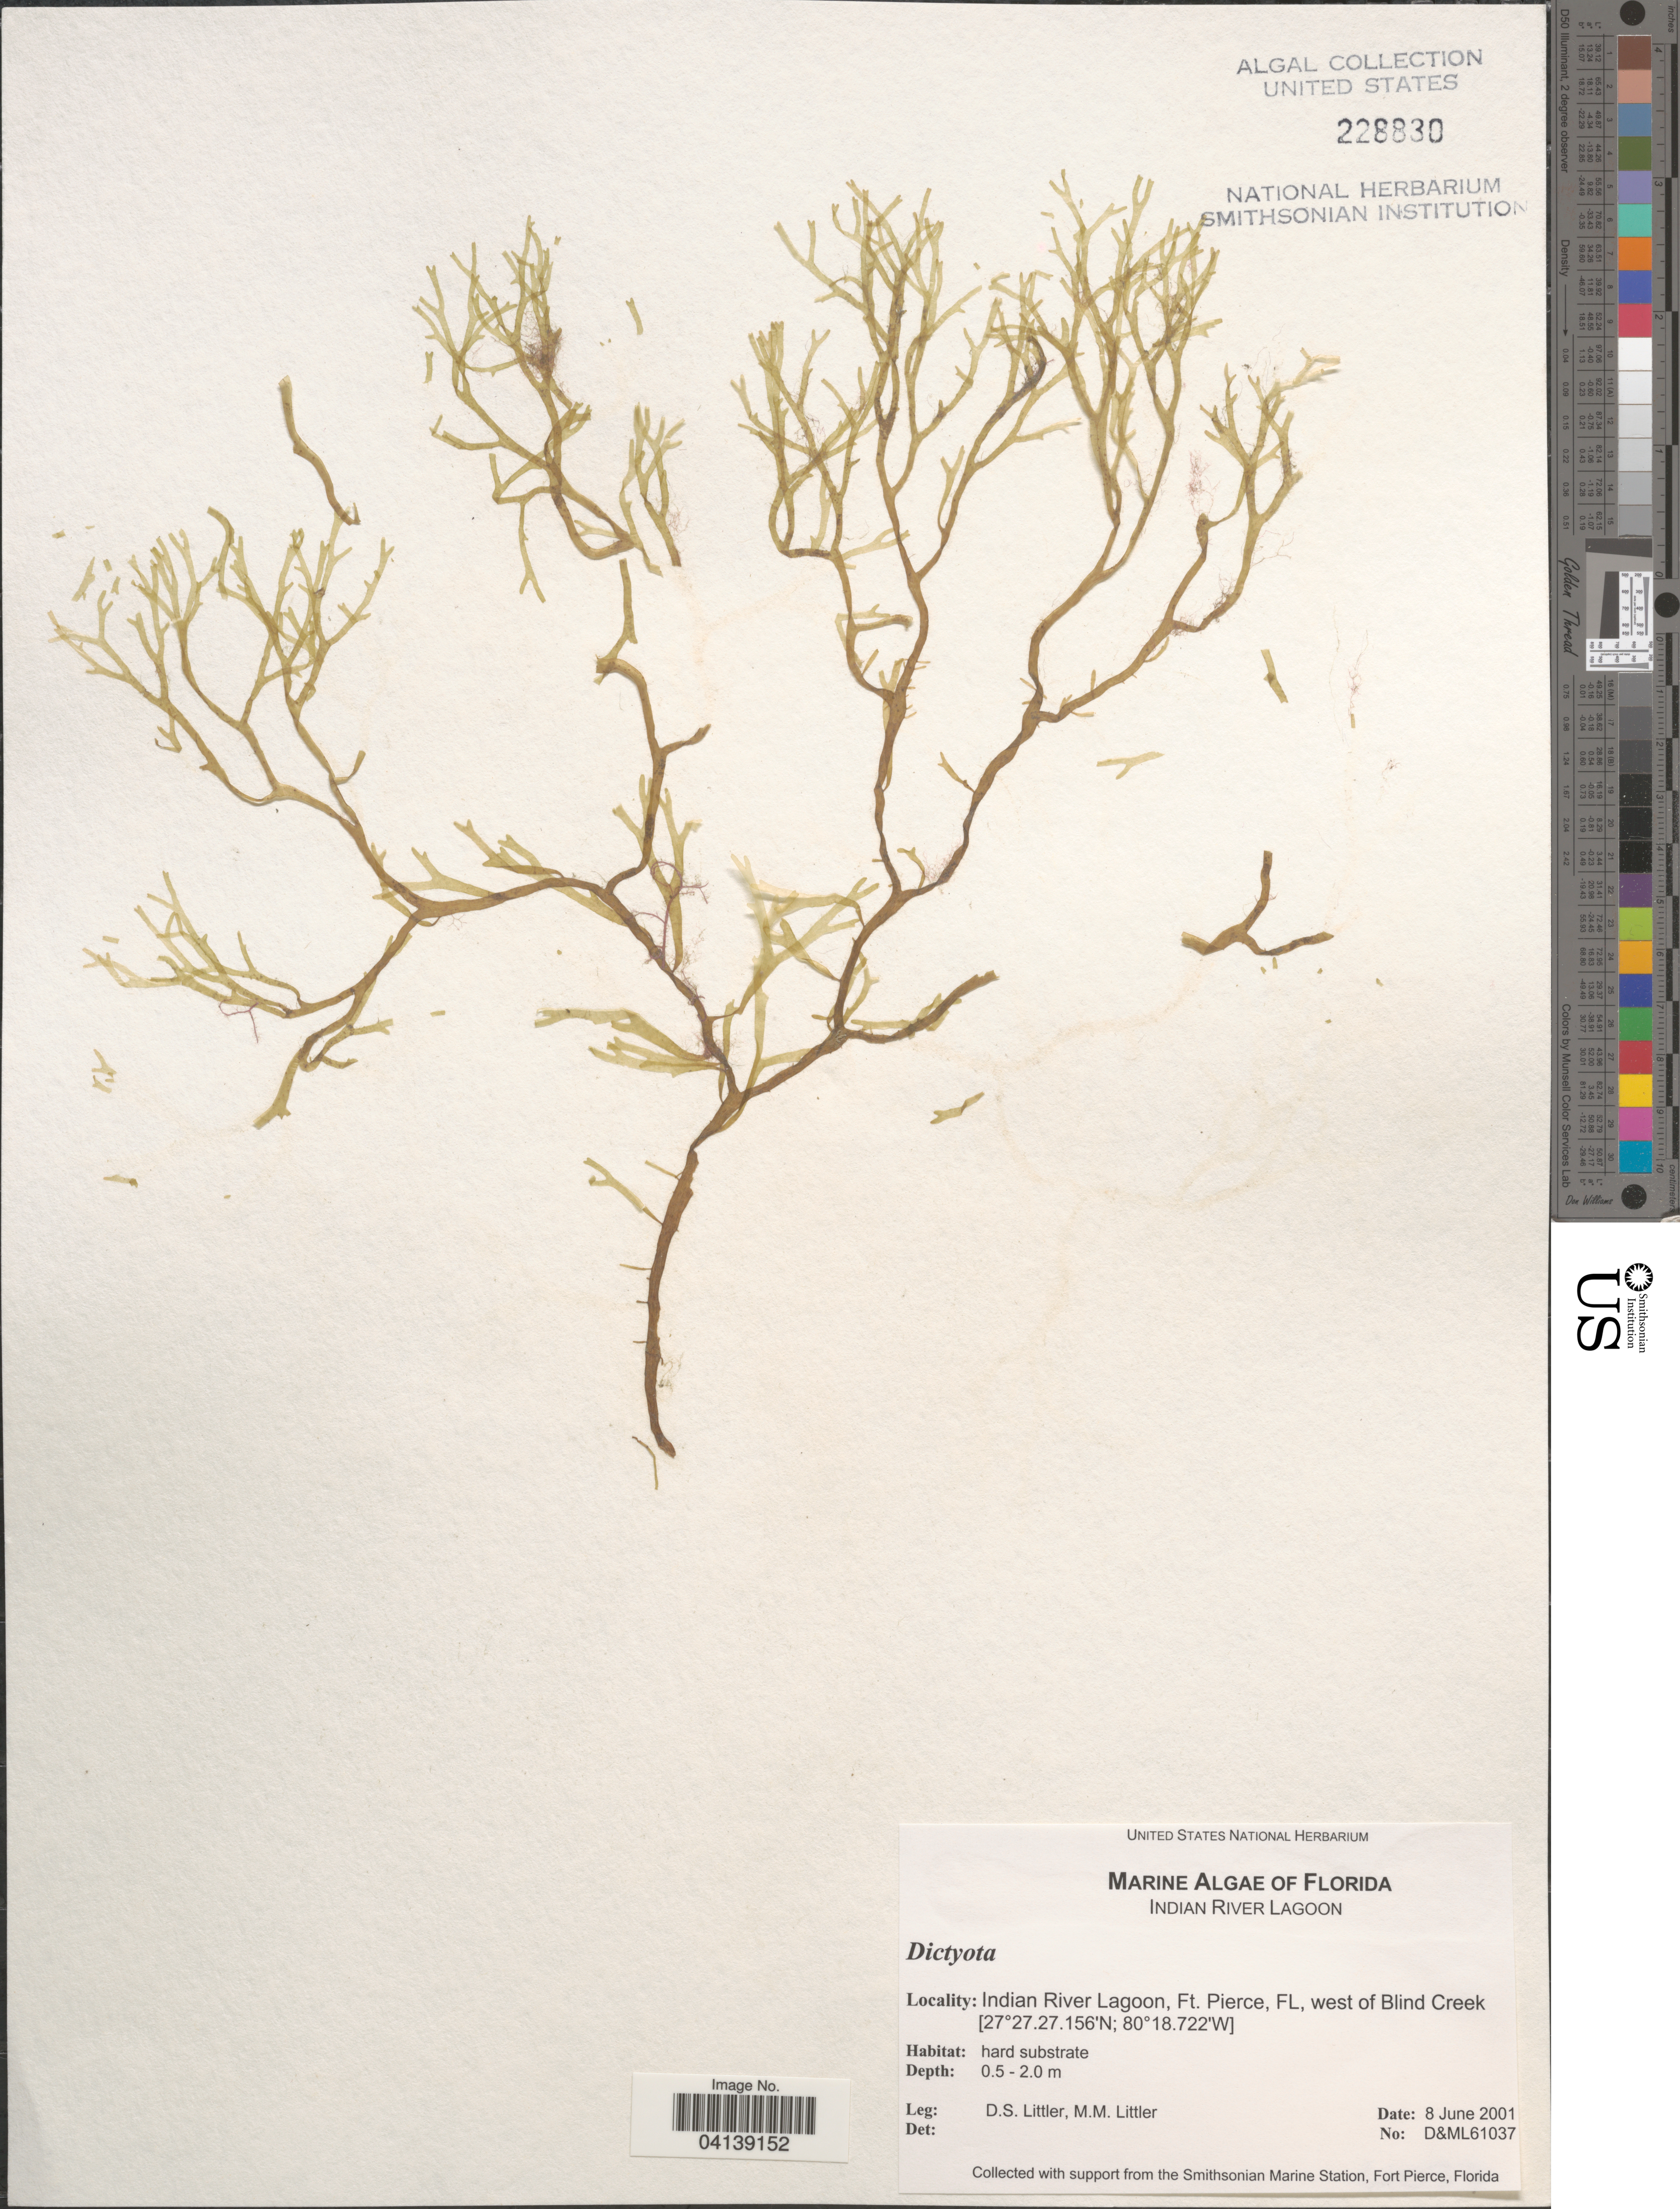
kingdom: Chromista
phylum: Ochrophyta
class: Phaeophyceae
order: Dictyotales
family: Dictyotaceae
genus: Dictyota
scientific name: Dictyota sp.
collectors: D. S. Littler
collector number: D&ML61037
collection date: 2001-06-08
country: United States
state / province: Florida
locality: Indian River Lagoon, Ft. Pierce, west of Blind Creek.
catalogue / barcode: US 228830